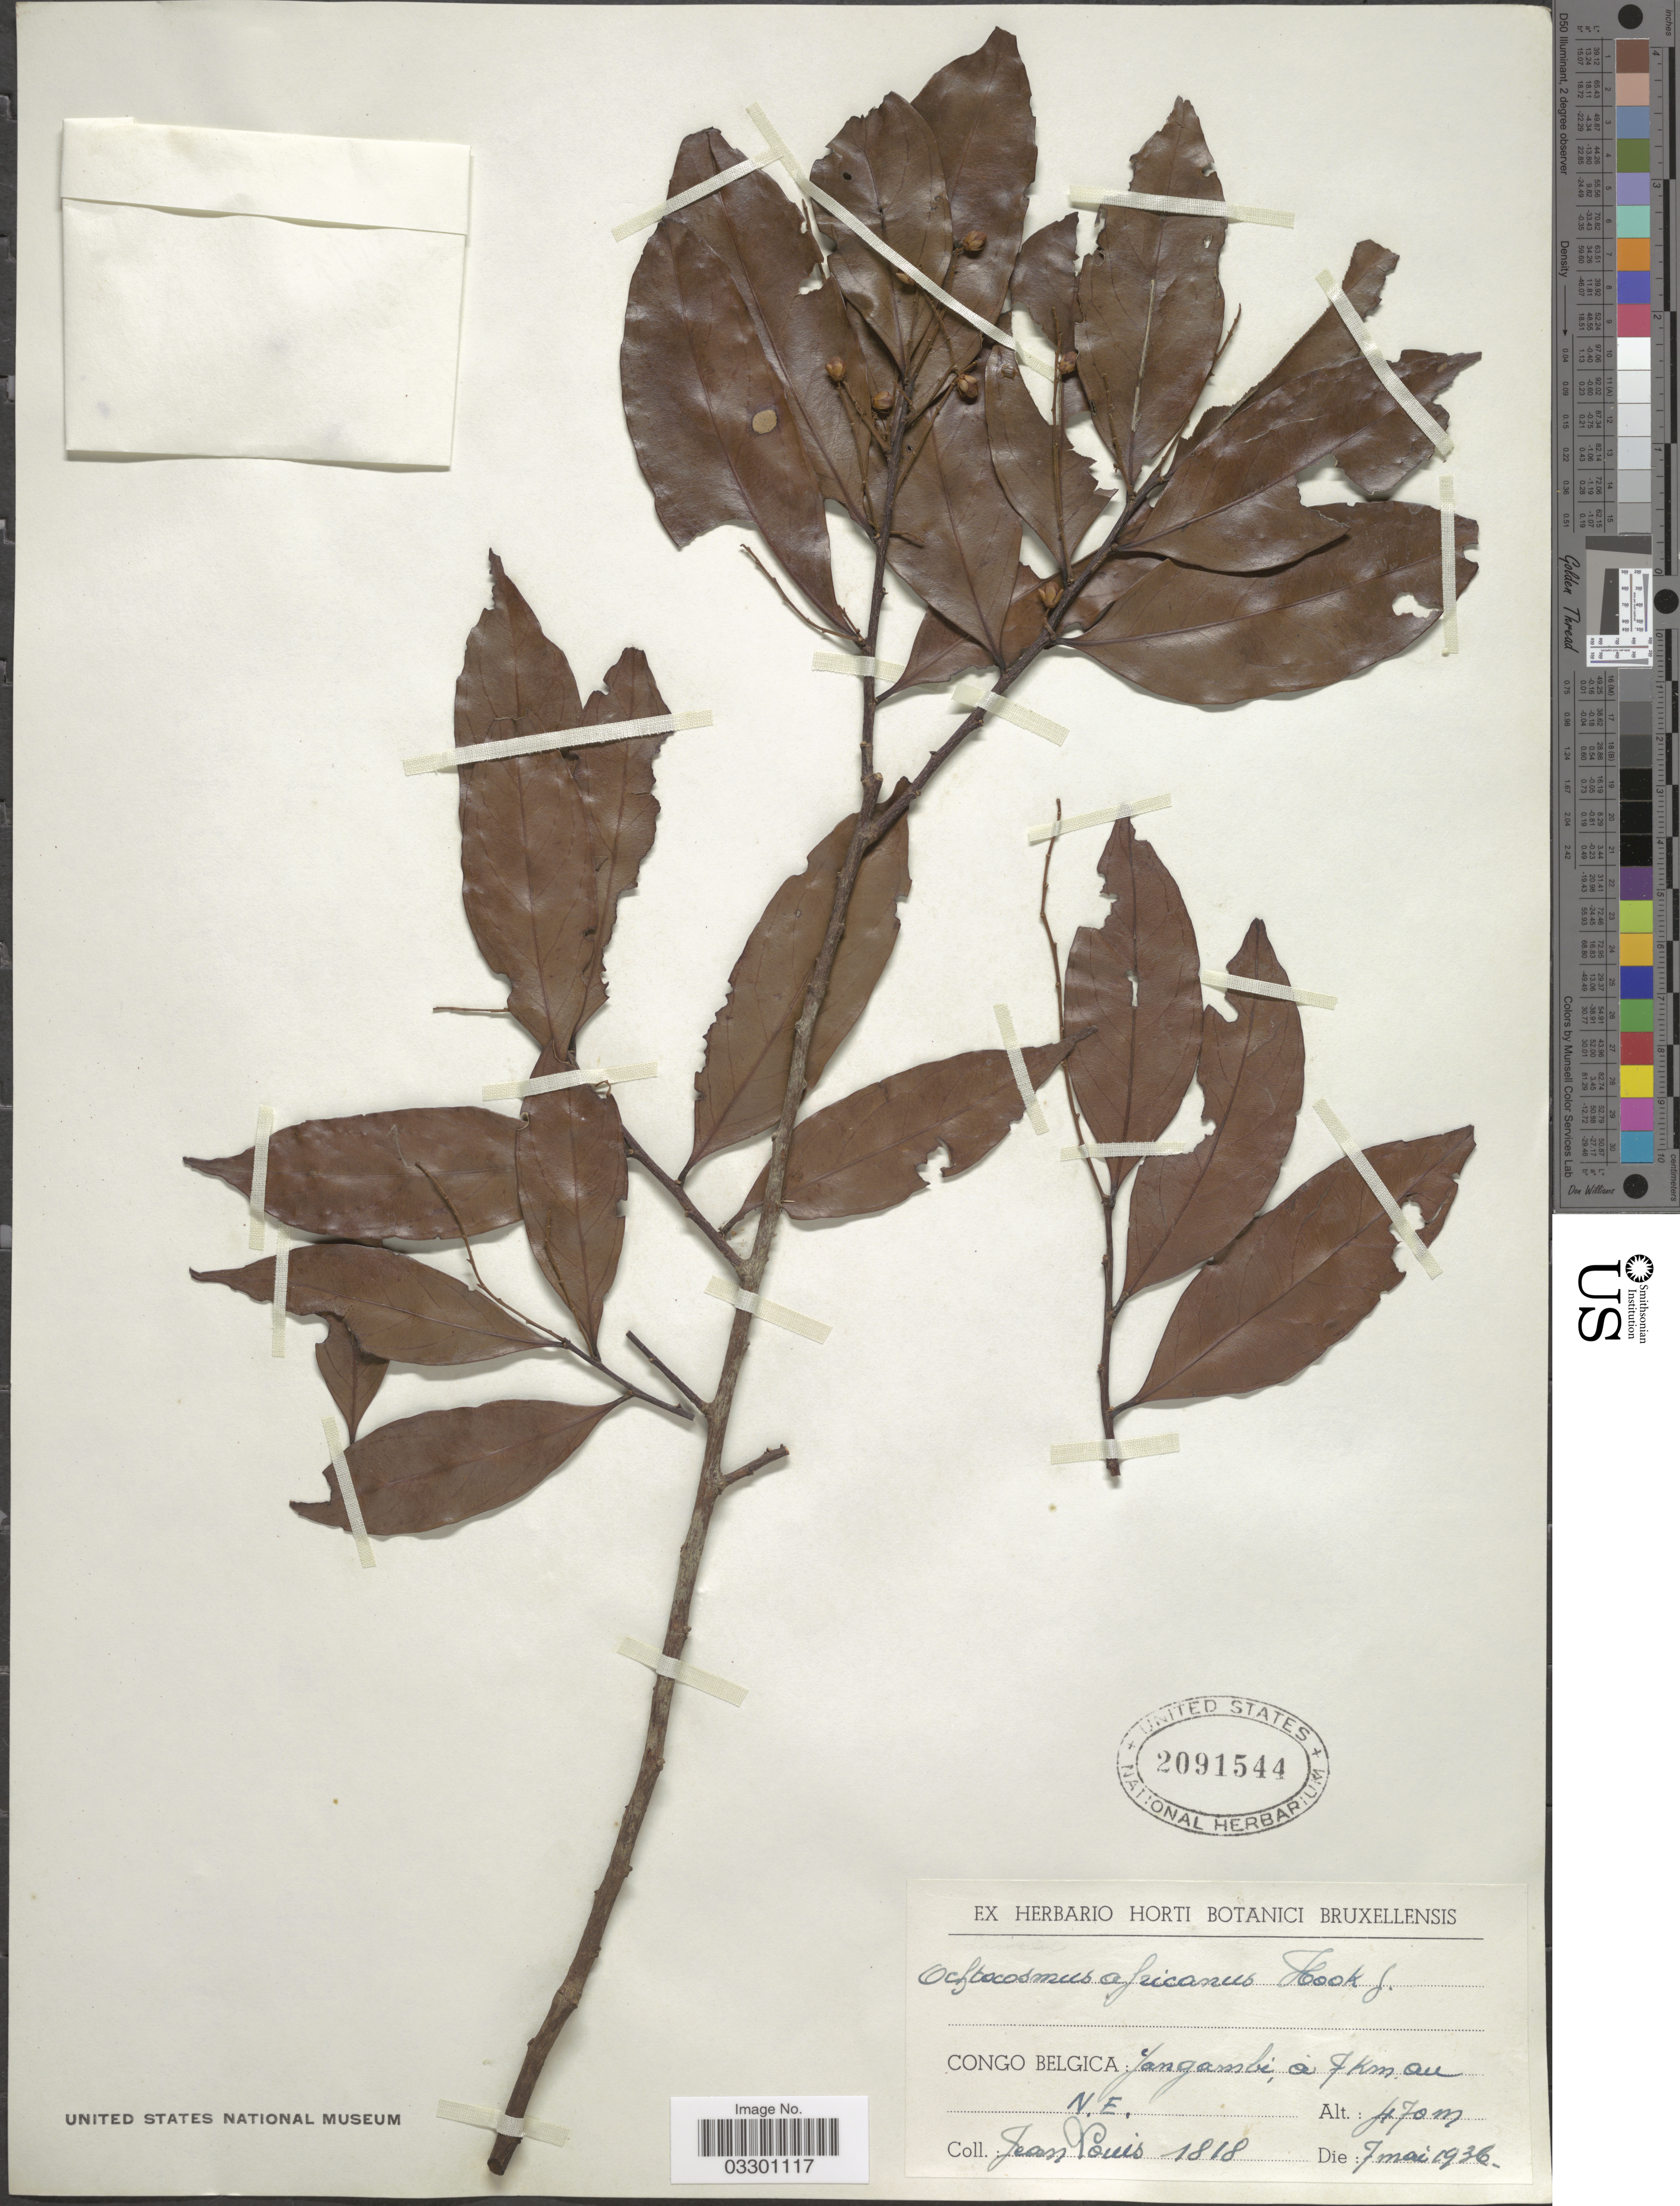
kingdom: Plantae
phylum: Tracheophyta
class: Magnoliopsida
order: Malpighiales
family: Ixonanthaceae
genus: Phyllocosmus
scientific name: Phyllocosmus africanus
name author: (Hook. f.) Klotzsch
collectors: J. Louis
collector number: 1818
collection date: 1936-05-07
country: Congo, Democratic Republic of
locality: Congo Belgica: Yangambi, a 7 Km au N.E.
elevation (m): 470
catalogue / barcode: US 2091544